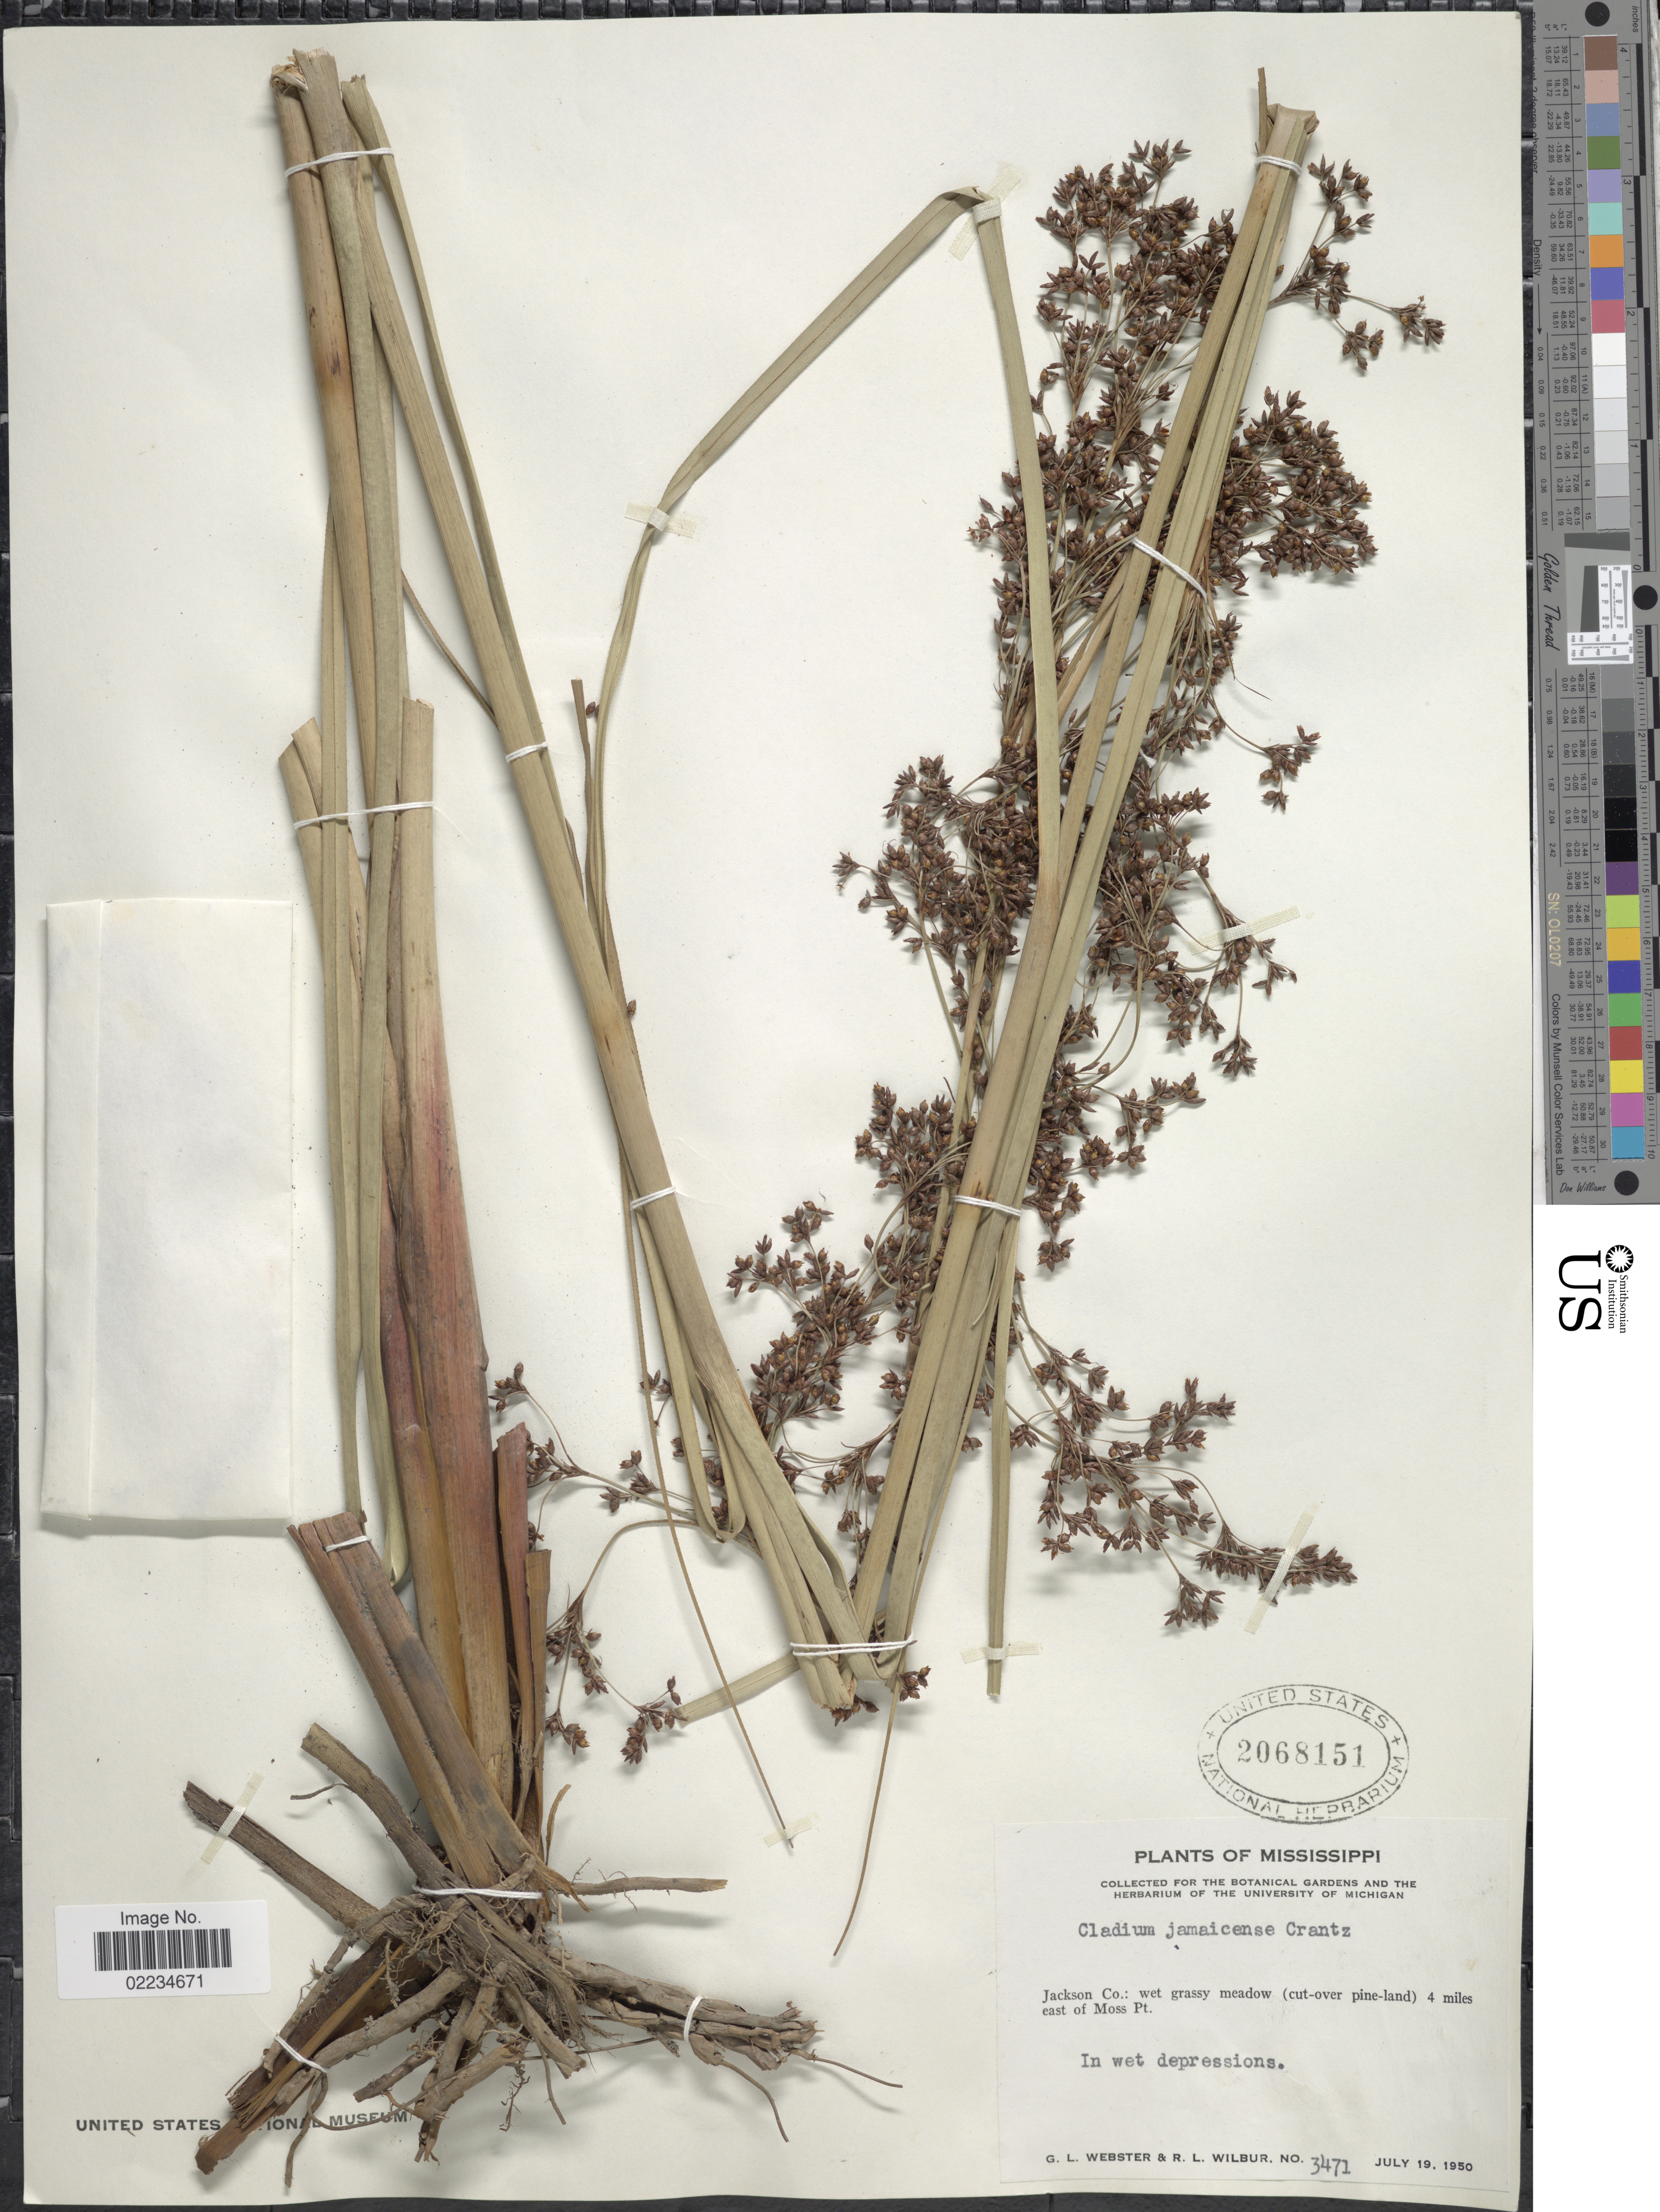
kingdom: Plantae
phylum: Tracheophyta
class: Liliopsida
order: Poales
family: Cyperaceae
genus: Cladium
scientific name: Cladium jamaicense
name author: Crantz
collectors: G. L. Webster & R. L. Wilbur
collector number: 3471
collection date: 1950-07-19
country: United States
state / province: Mississippi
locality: Jackson Co: wet grassy meadow (cut-over pine-land) 4 miles east of Moss Pt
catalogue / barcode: US 2068151